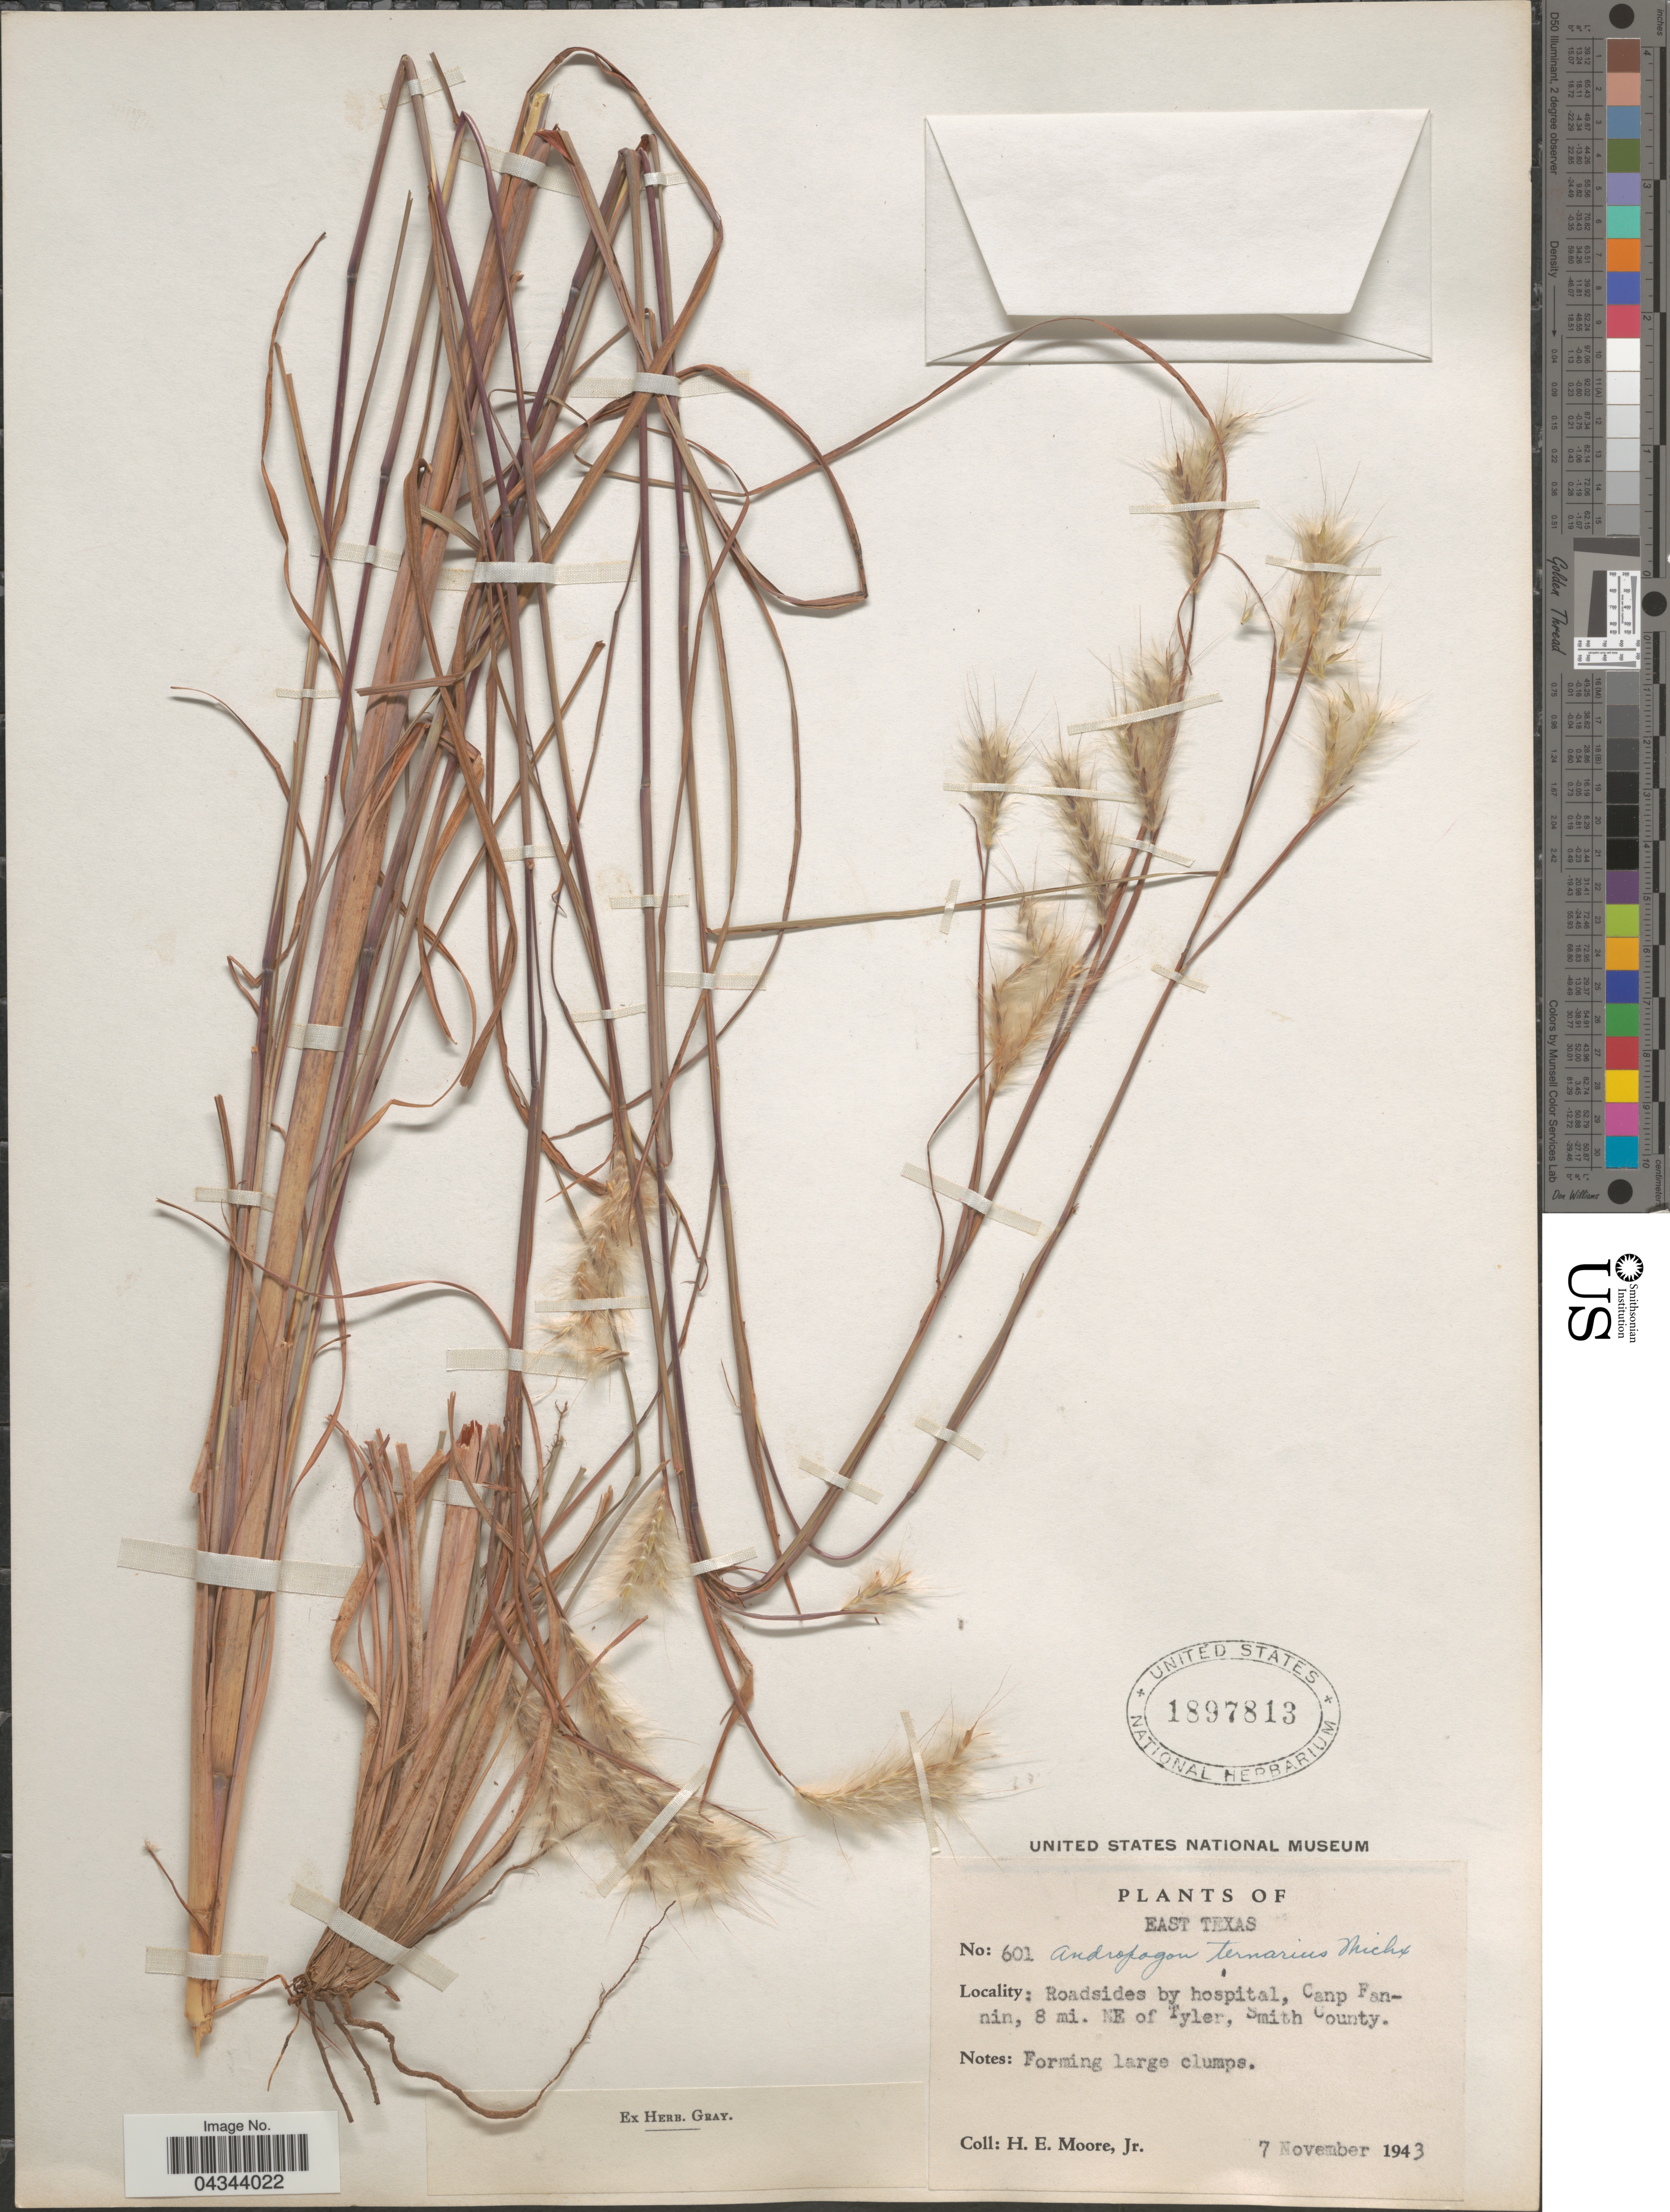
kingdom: Plantae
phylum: Tracheophyta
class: Liliopsida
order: Poales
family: Poaceae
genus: Andropogon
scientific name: Andropogon ternarius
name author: Michx.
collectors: H. Moore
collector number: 601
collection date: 1943-11-07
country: United States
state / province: Texas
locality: East Texas. Roadsides by hospital, Canp Fannin, 8 mi. NE of Tyler, Smith County.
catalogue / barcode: US 1897813